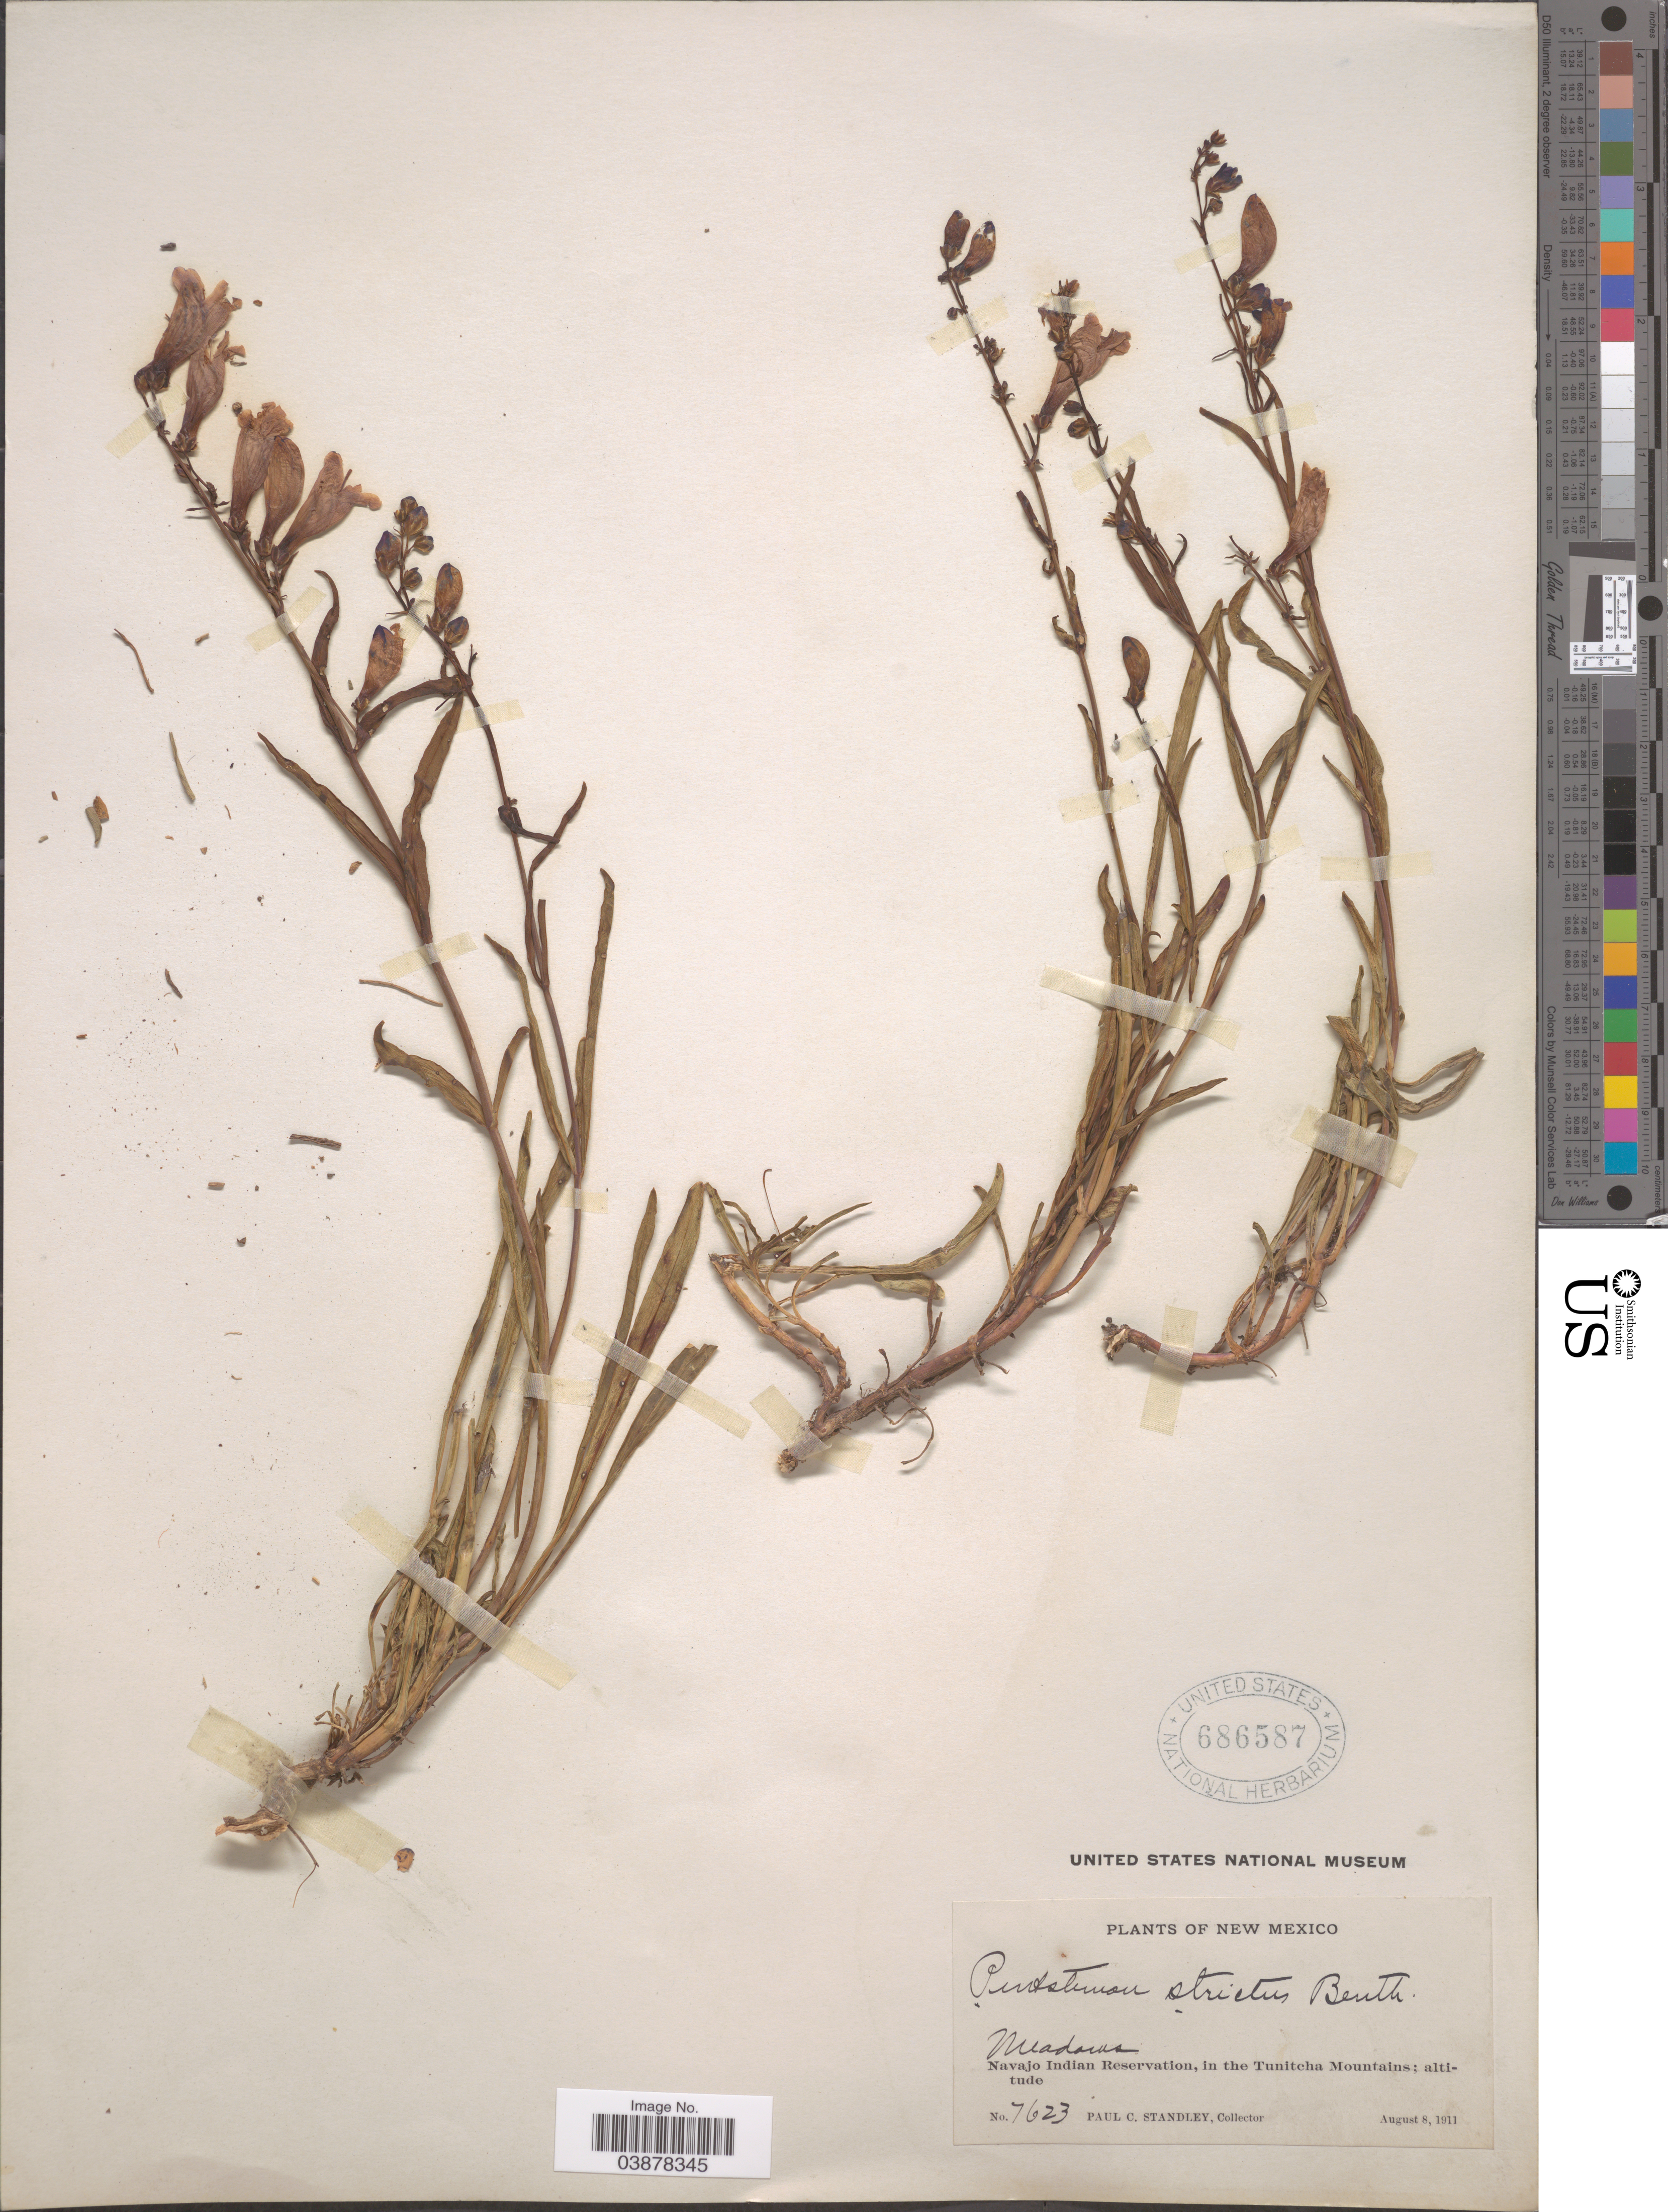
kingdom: Plantae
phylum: Tracheophyta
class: Magnoliopsida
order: Lamiales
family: Plantaginaceae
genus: Penstemon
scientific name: Penstemon strictus subsp. strictus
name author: Benth.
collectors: P. C. Standley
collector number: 7623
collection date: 1911-08-08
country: United States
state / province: New Mexico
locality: Navajo Indian Reservation, in the Tunitcha Mountains.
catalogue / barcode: US 686587